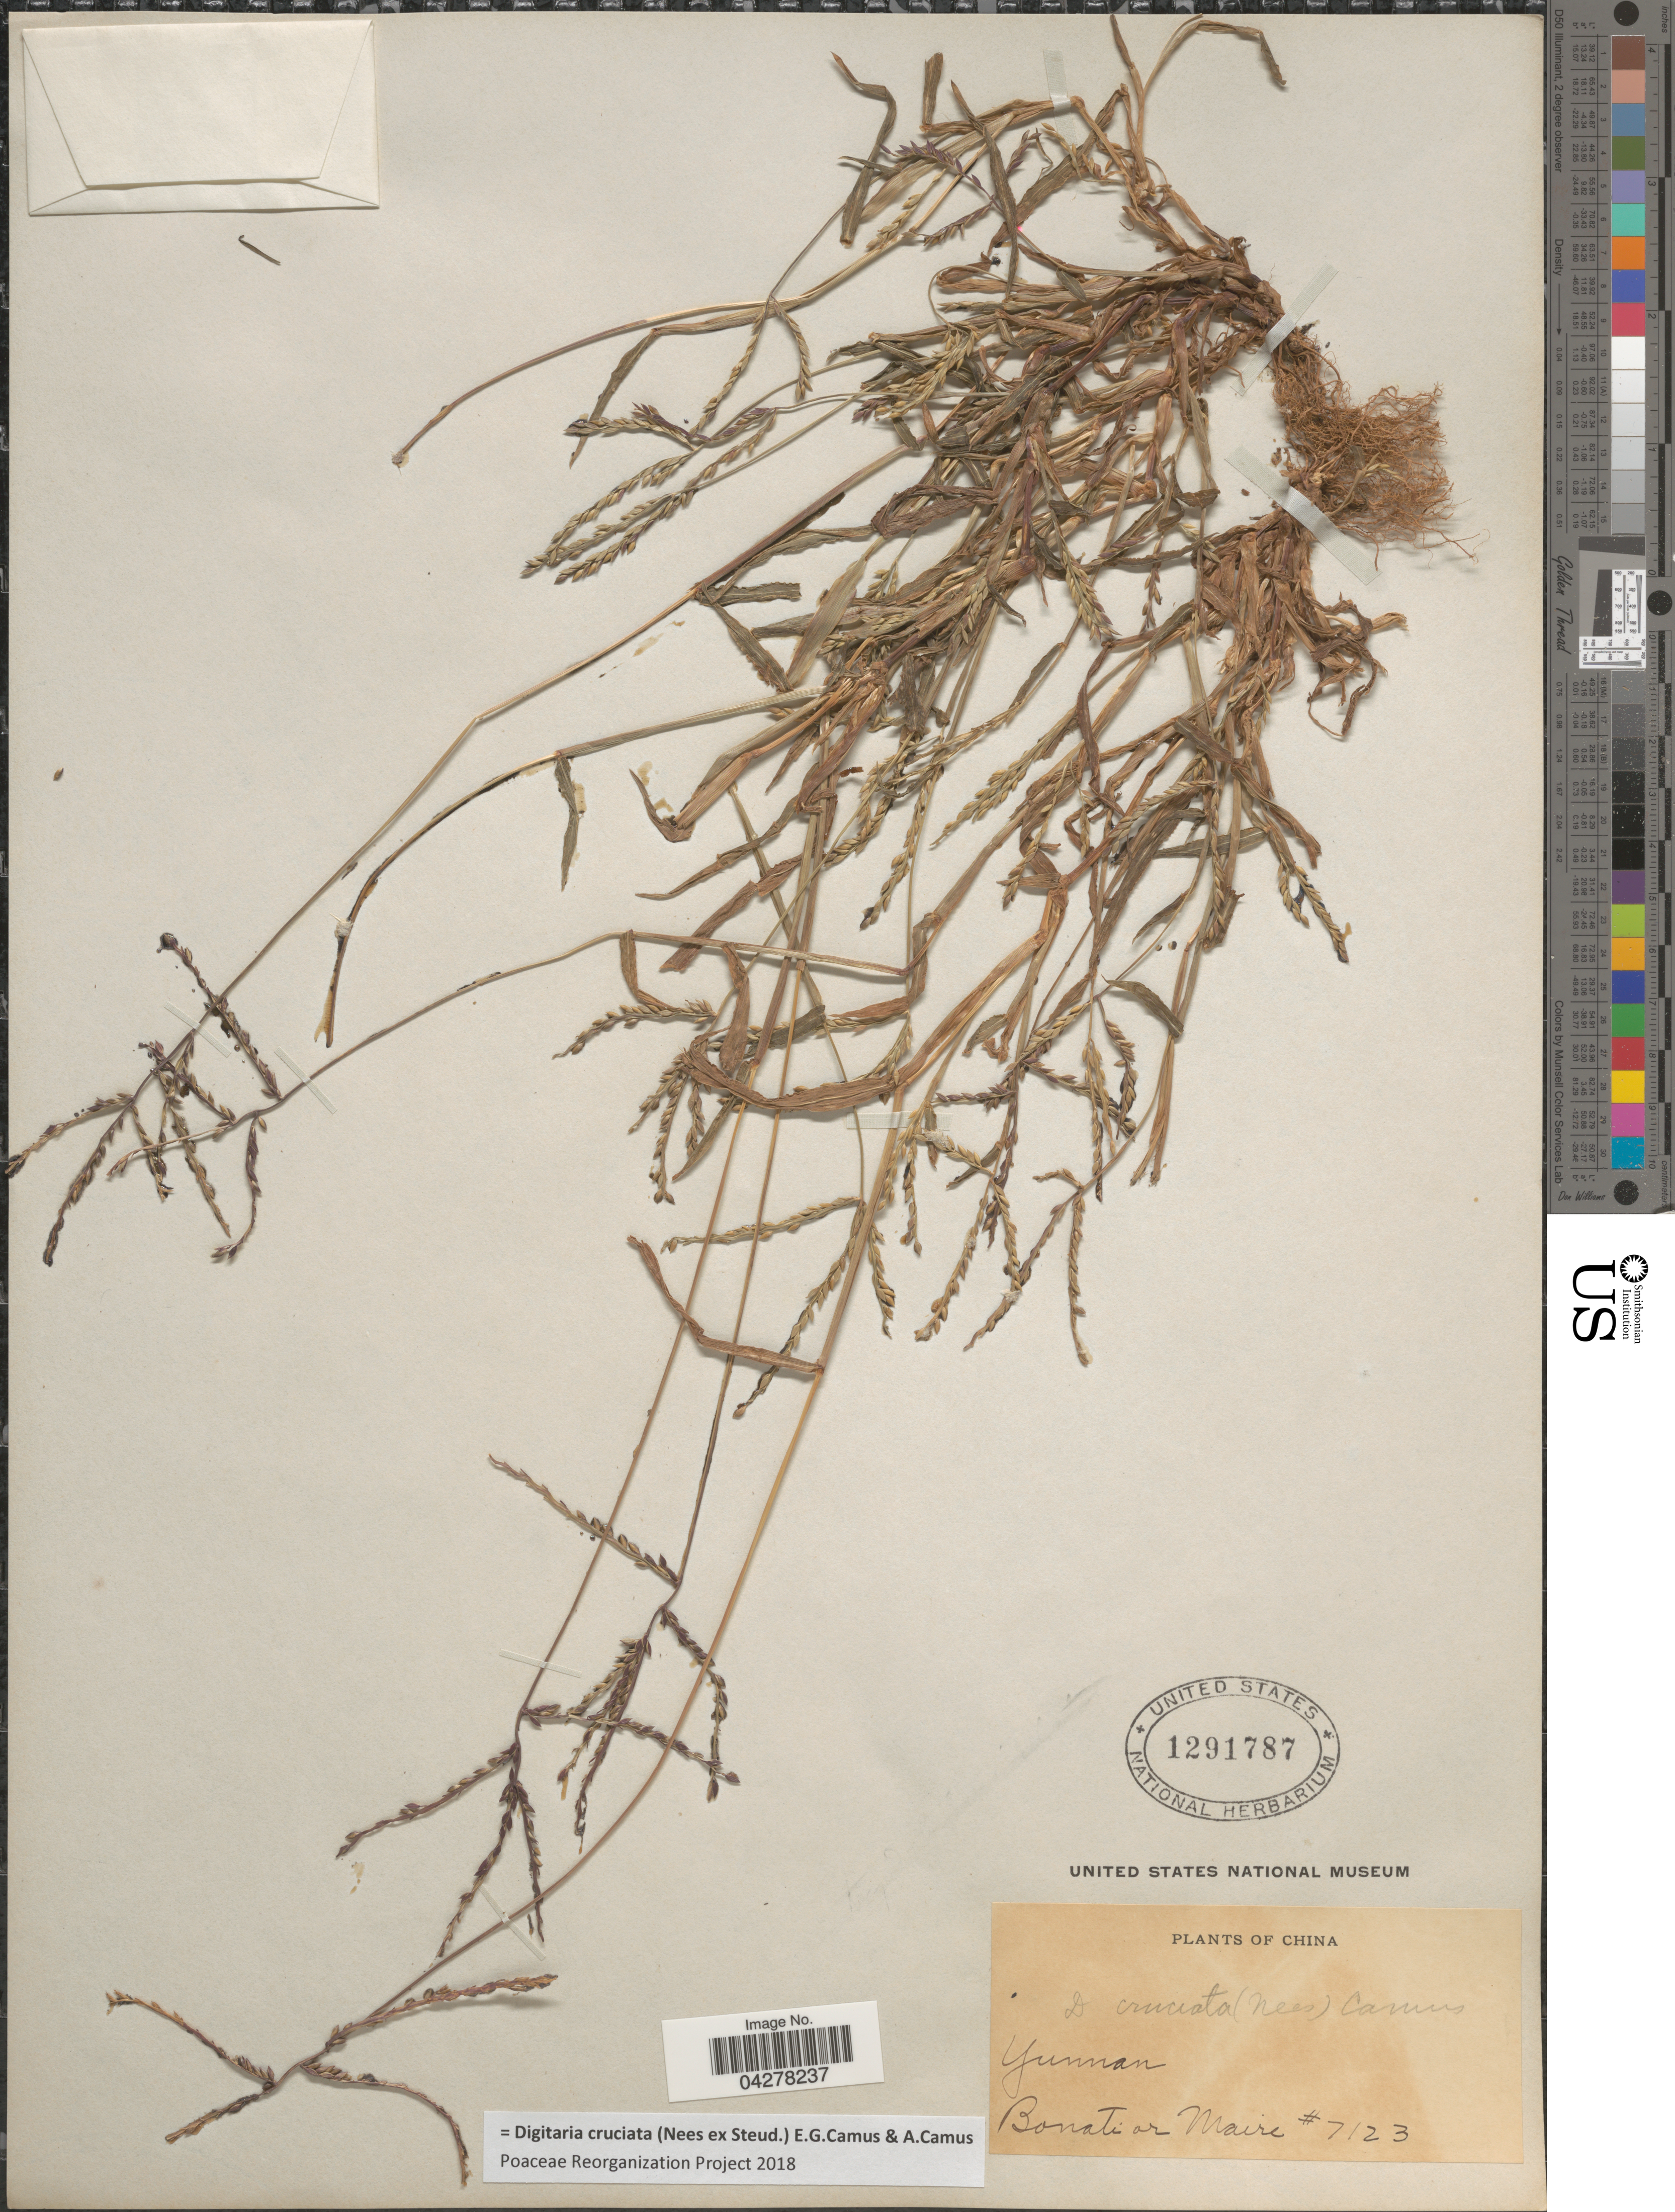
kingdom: Plantae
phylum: Tracheophyta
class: Liliopsida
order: Poales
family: Poaceae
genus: Digitaria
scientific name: Digitaria cruciata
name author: (Nees ex Steud.) A. Camus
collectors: -. Bonati & Maire, --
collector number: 7123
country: China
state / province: Yunnan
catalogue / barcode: US 1291787